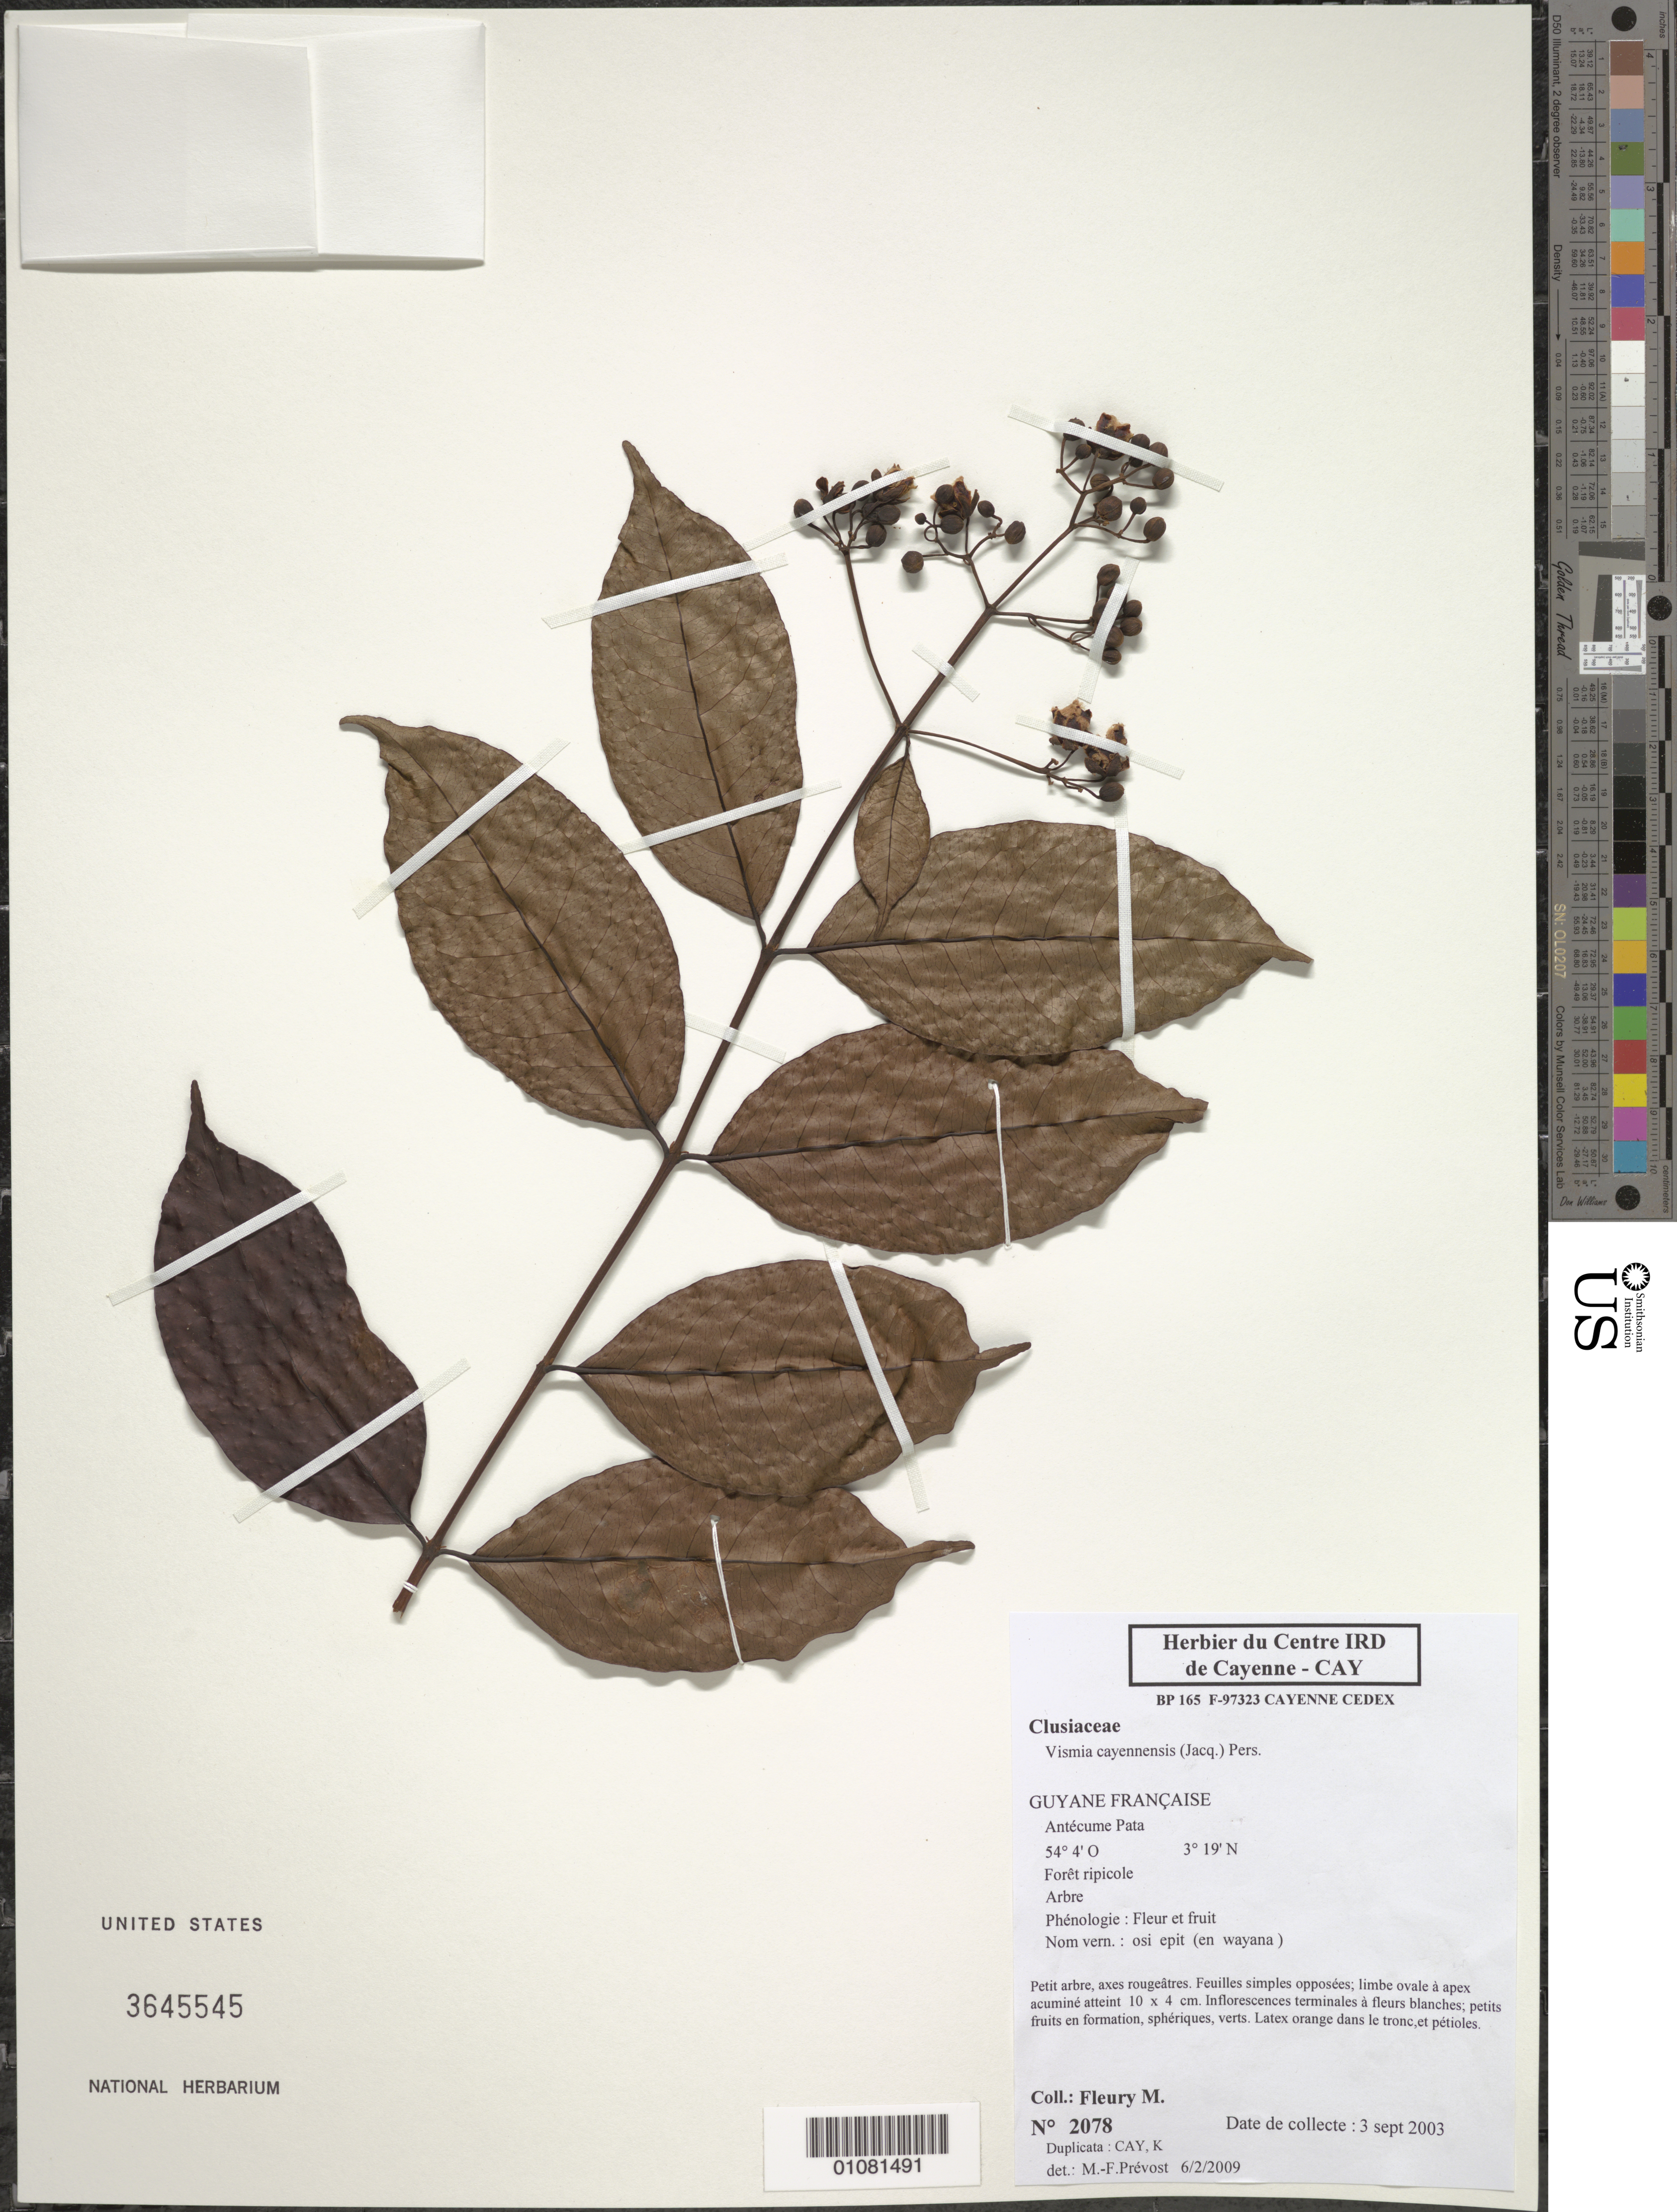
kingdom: Plantae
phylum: Tracheophyta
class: Magnoliopsida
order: Malpighiales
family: Hypericaceae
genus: Vismia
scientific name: Vismia cayennensis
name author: (Jacq.) Pers.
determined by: Prévost, M.-F.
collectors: M. Fleury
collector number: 2078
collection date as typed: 3-Sep-03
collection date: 2003-09-03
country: French Guiana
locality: Antécume Pata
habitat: Foret ripicole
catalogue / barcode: US 3645545